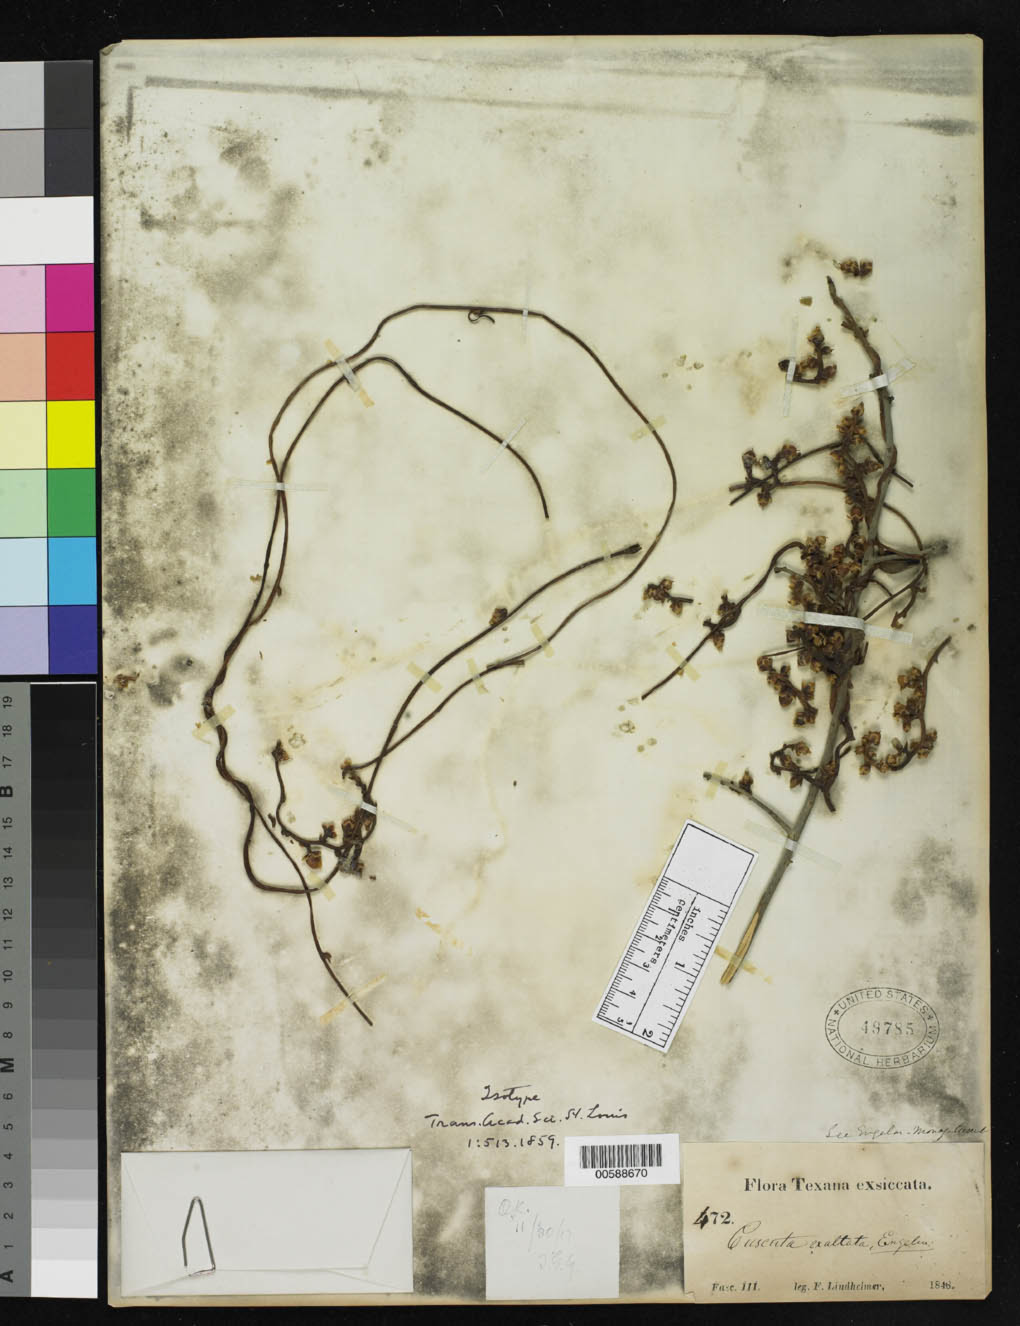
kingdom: Plantae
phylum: Tracheophyta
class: Magnoliopsida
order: Solanales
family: Convolvulaceae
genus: Cuscuta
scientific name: Cuscuta exaltata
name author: Engelm.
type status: Isolectotype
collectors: F. J. Lindheimer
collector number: III 472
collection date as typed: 1846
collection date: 1846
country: United States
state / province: Texas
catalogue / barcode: US 49785